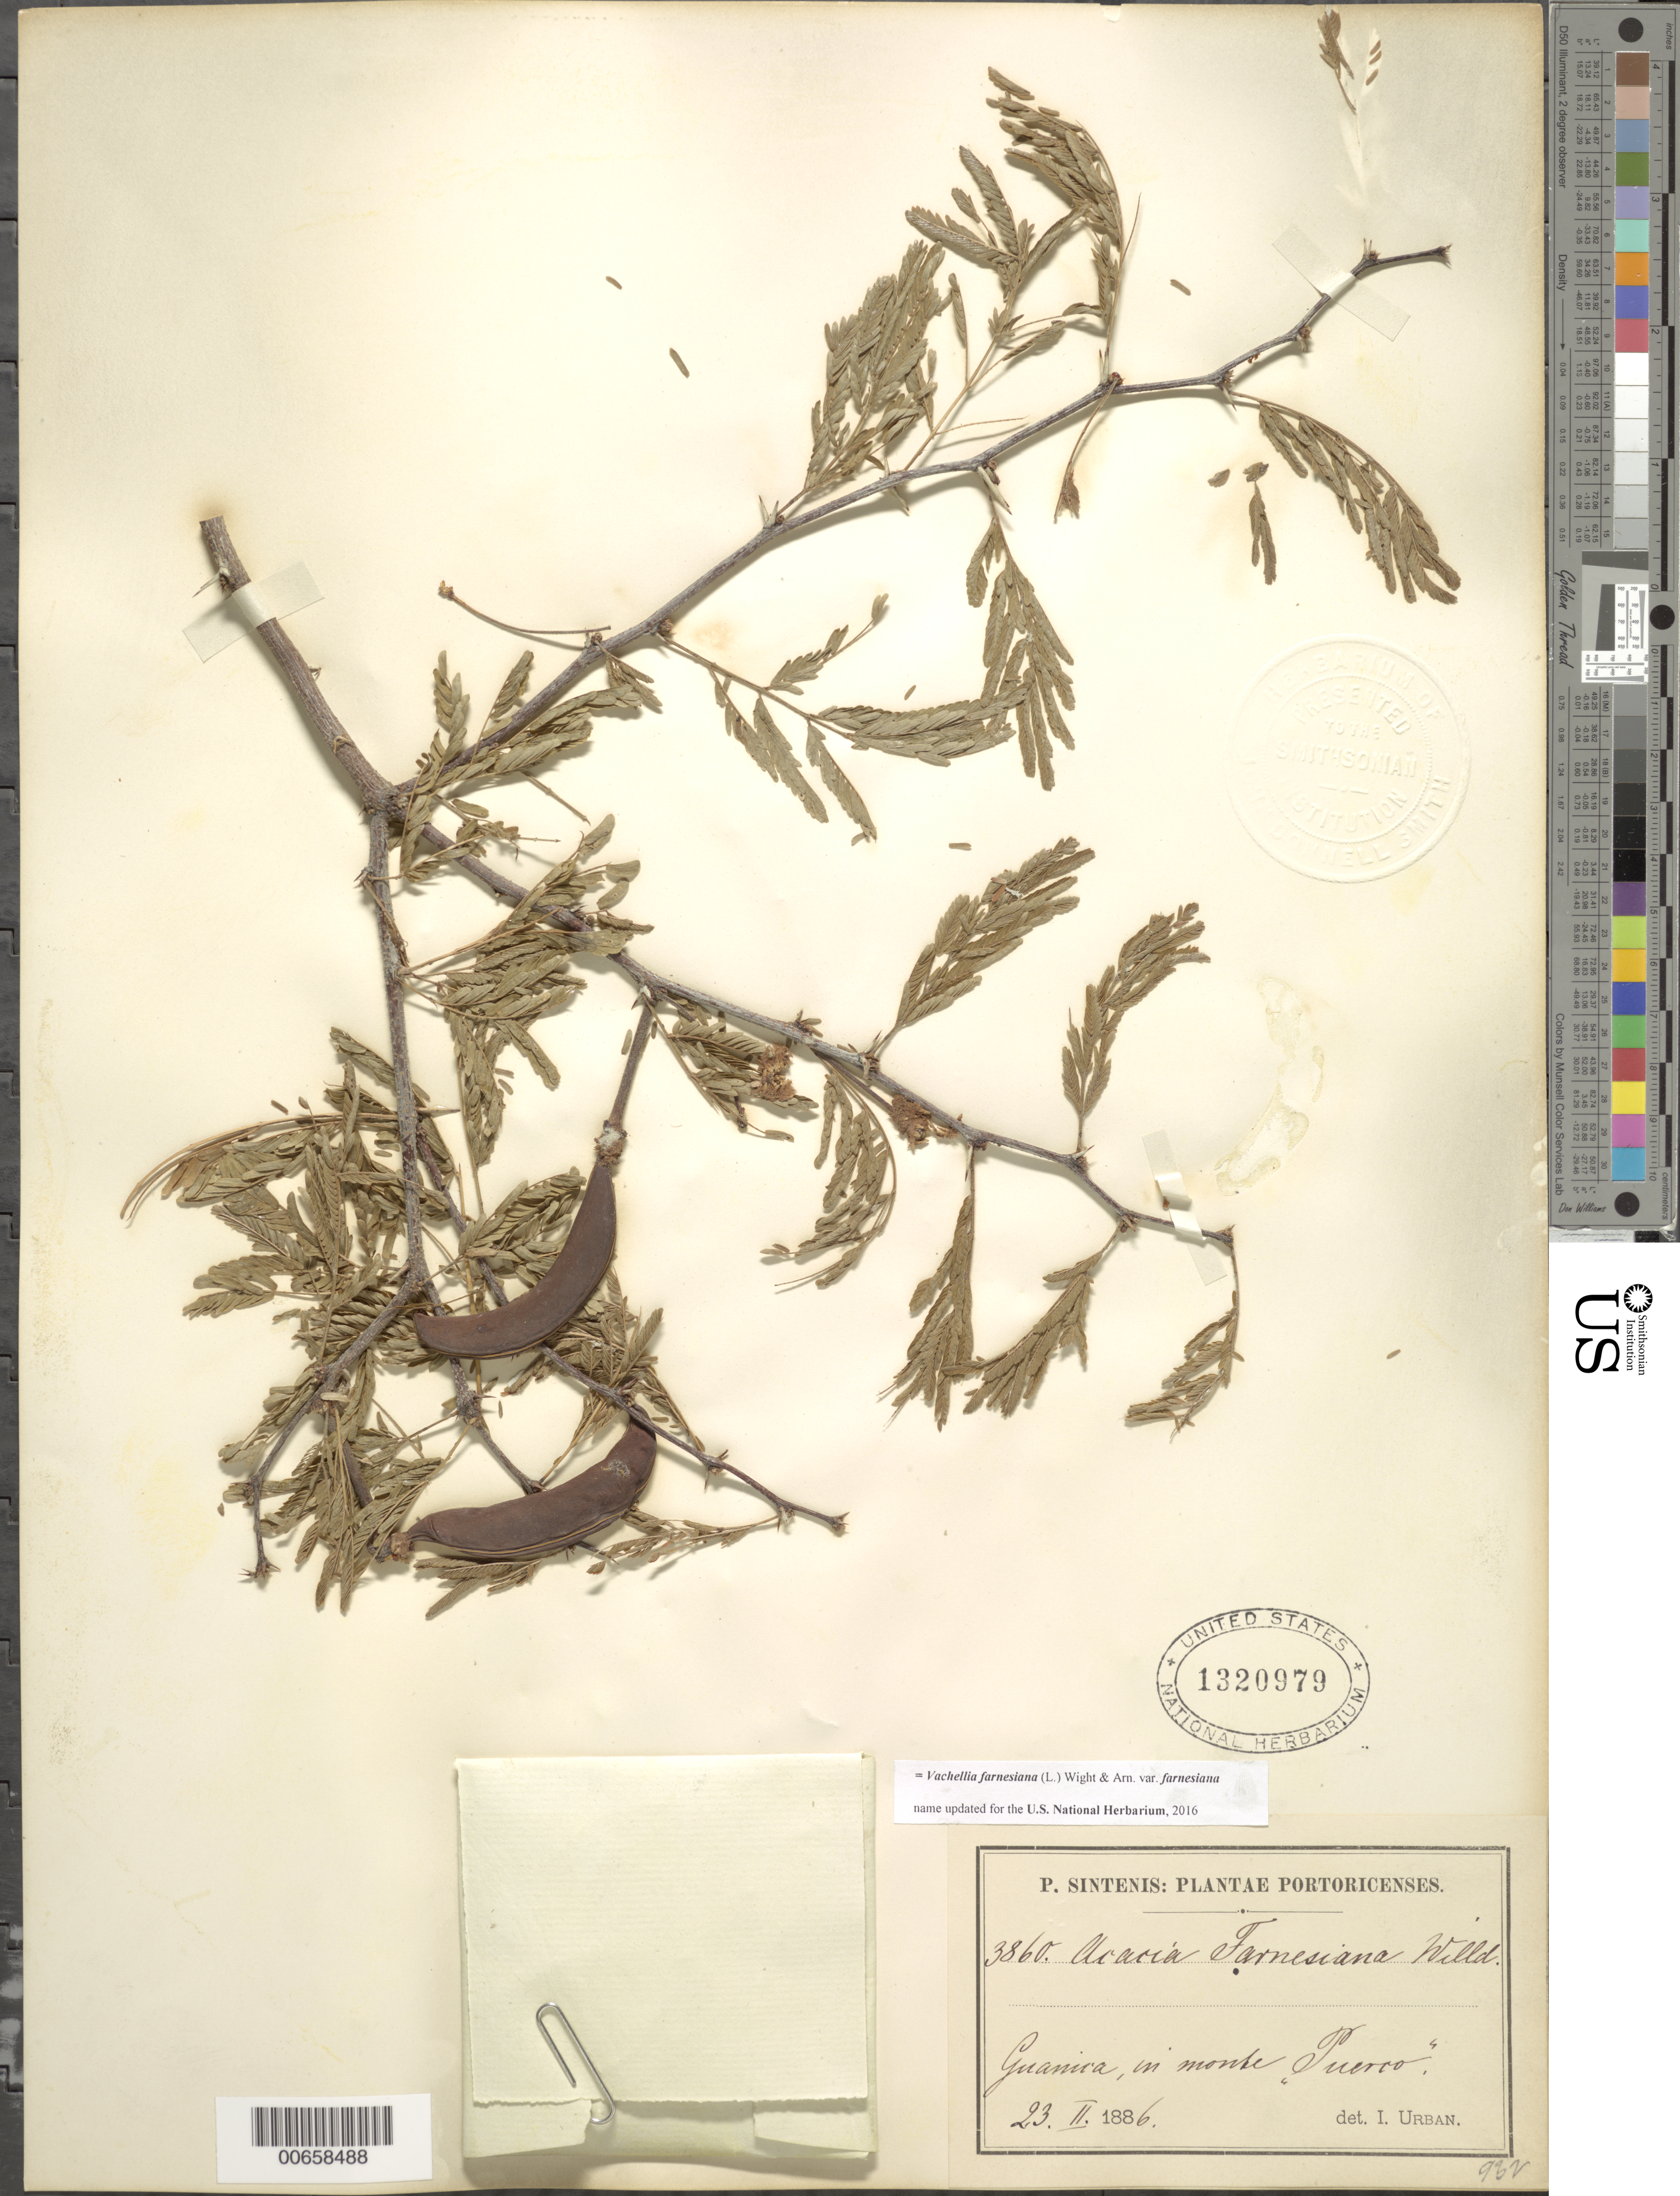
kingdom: Plantae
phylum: Tracheophyta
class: Magnoliopsida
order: Fabales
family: Fabaceae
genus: Vachellia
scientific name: Vachellia farnesiana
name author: (L.) Wight & Arn.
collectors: P. Sintenis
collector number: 3860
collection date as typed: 23 Feb 1886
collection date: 1886-02-23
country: Puerto Rico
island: Greater Antilles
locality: Guanica, in monte Puerco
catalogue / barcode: US 1320979